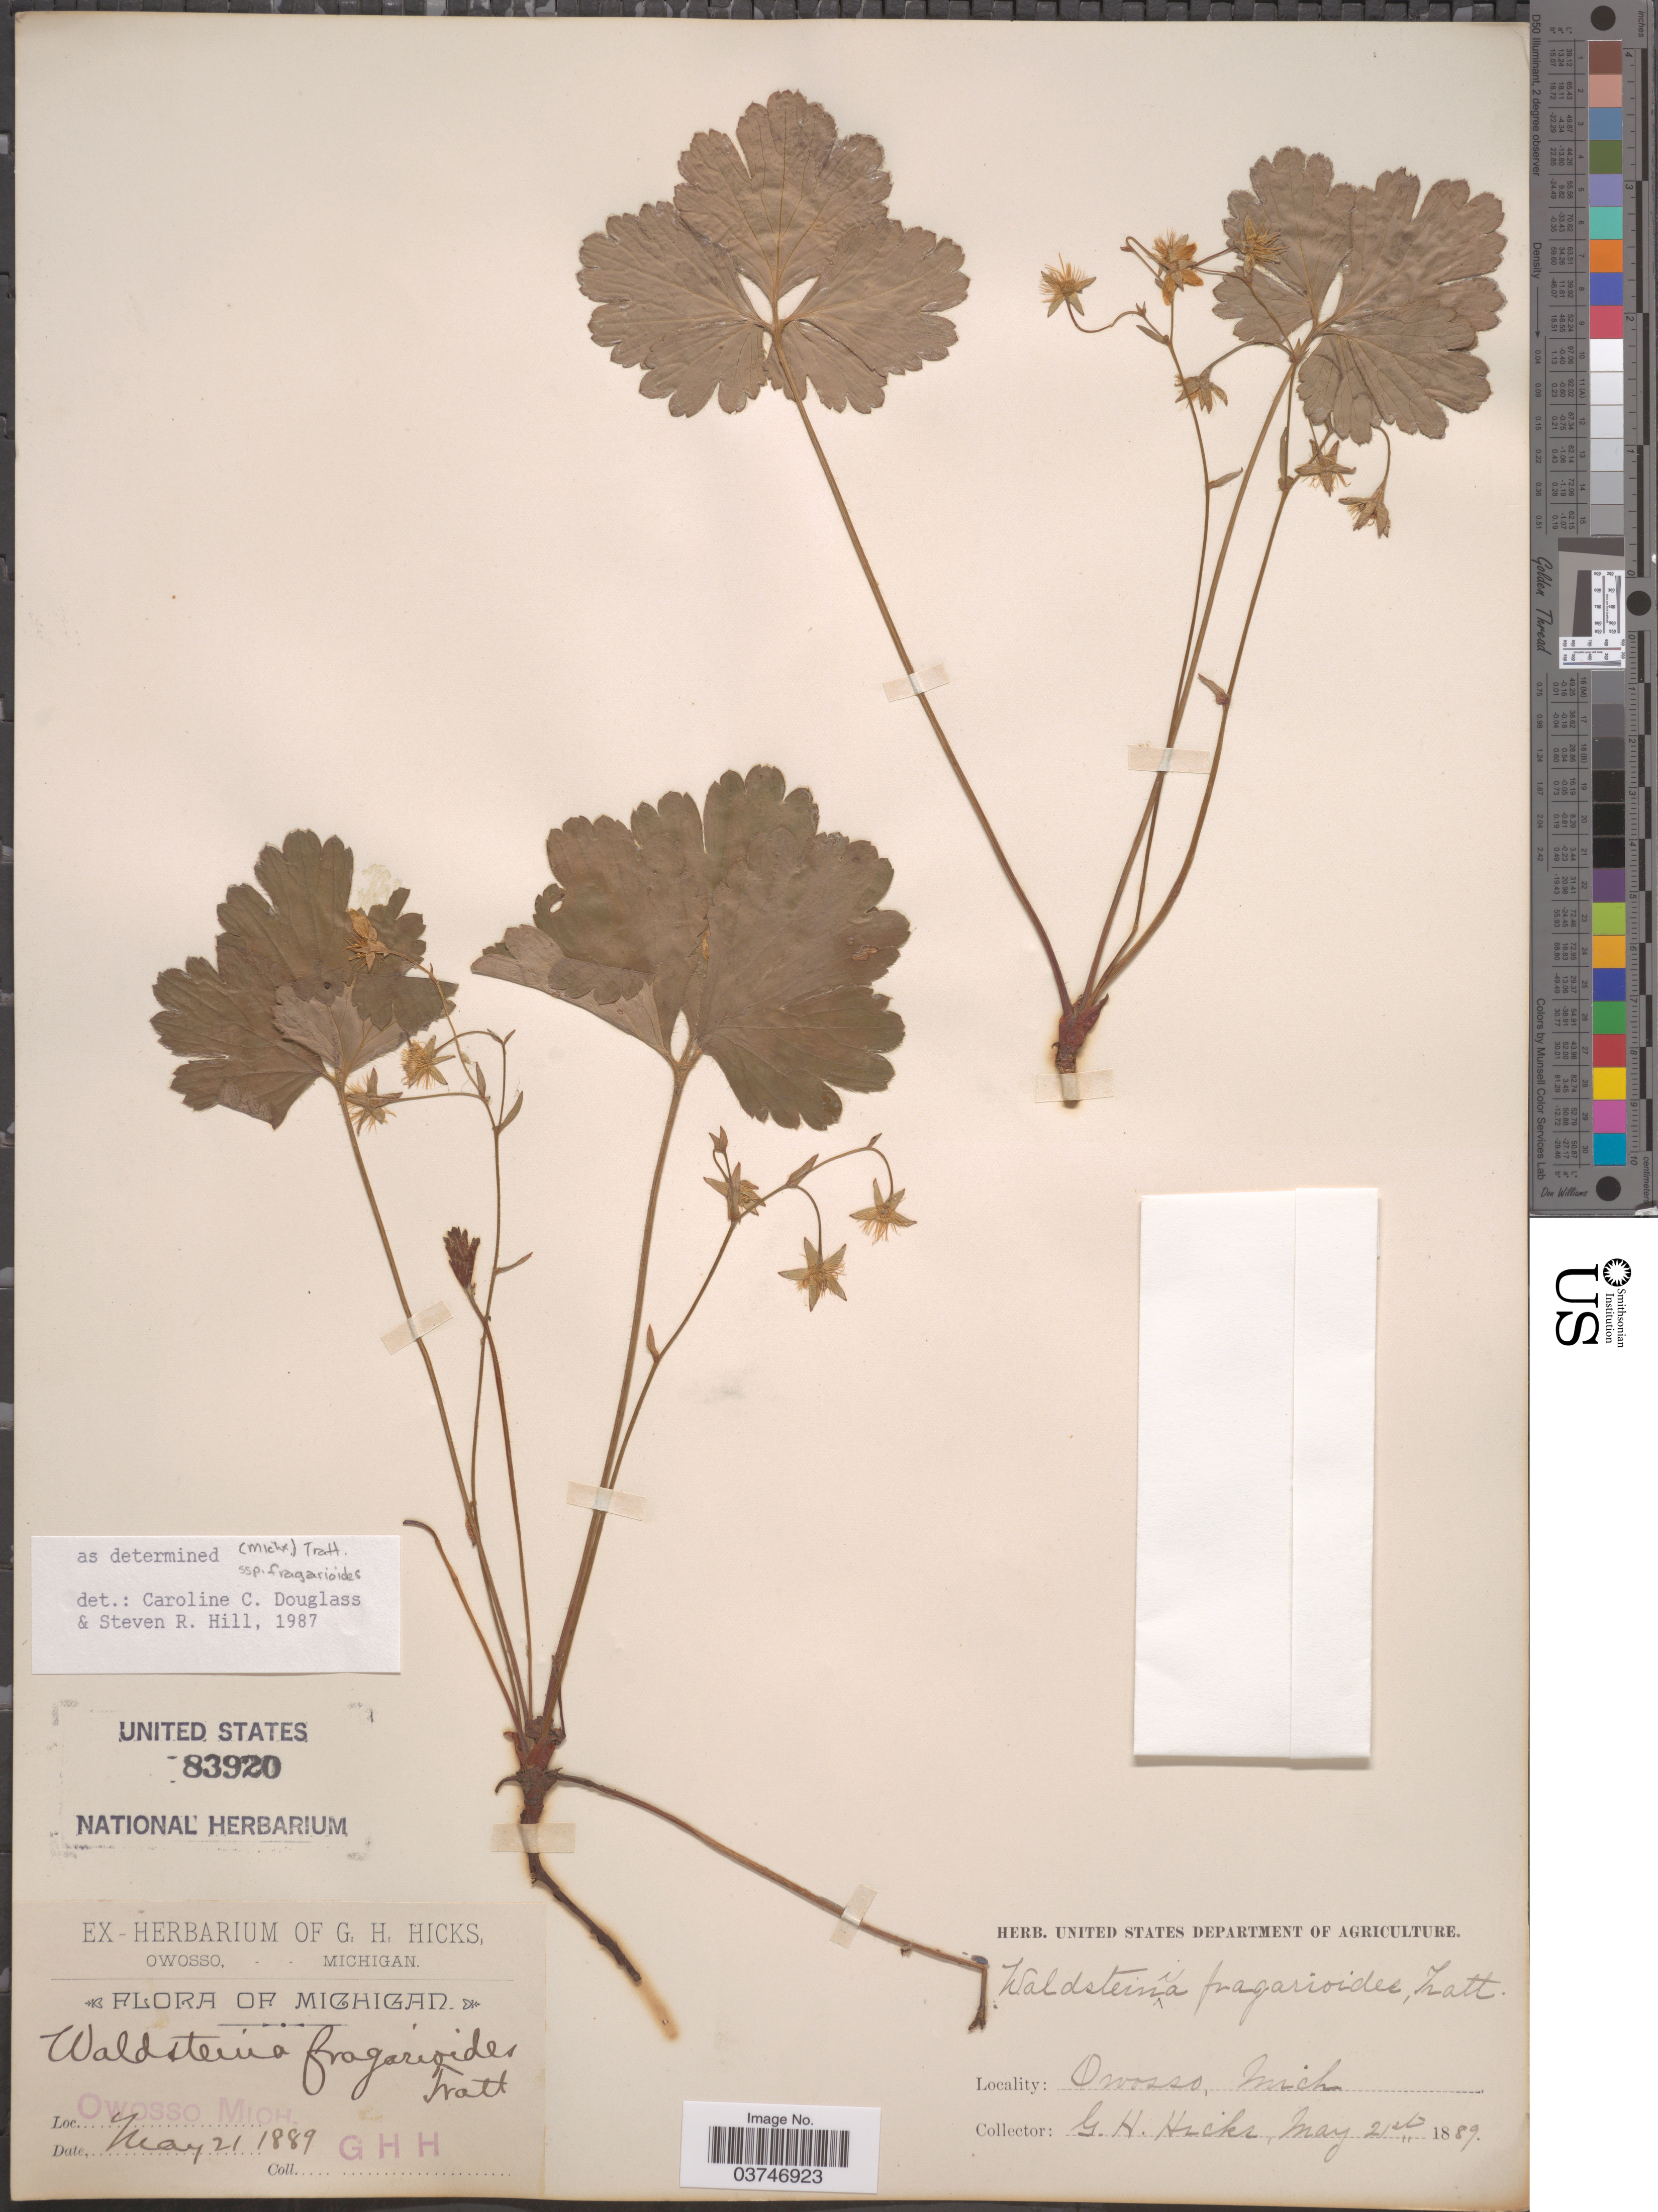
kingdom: Plantae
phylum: Tracheophyta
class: Magnoliopsida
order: Rosales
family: Rosaceae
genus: Waldsteinia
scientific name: Waldsteinia fragarioides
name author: (Michx.) Tratt.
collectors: G. Hicks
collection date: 1889-05-21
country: United States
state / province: Michigan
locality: Owosso.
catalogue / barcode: US 83920